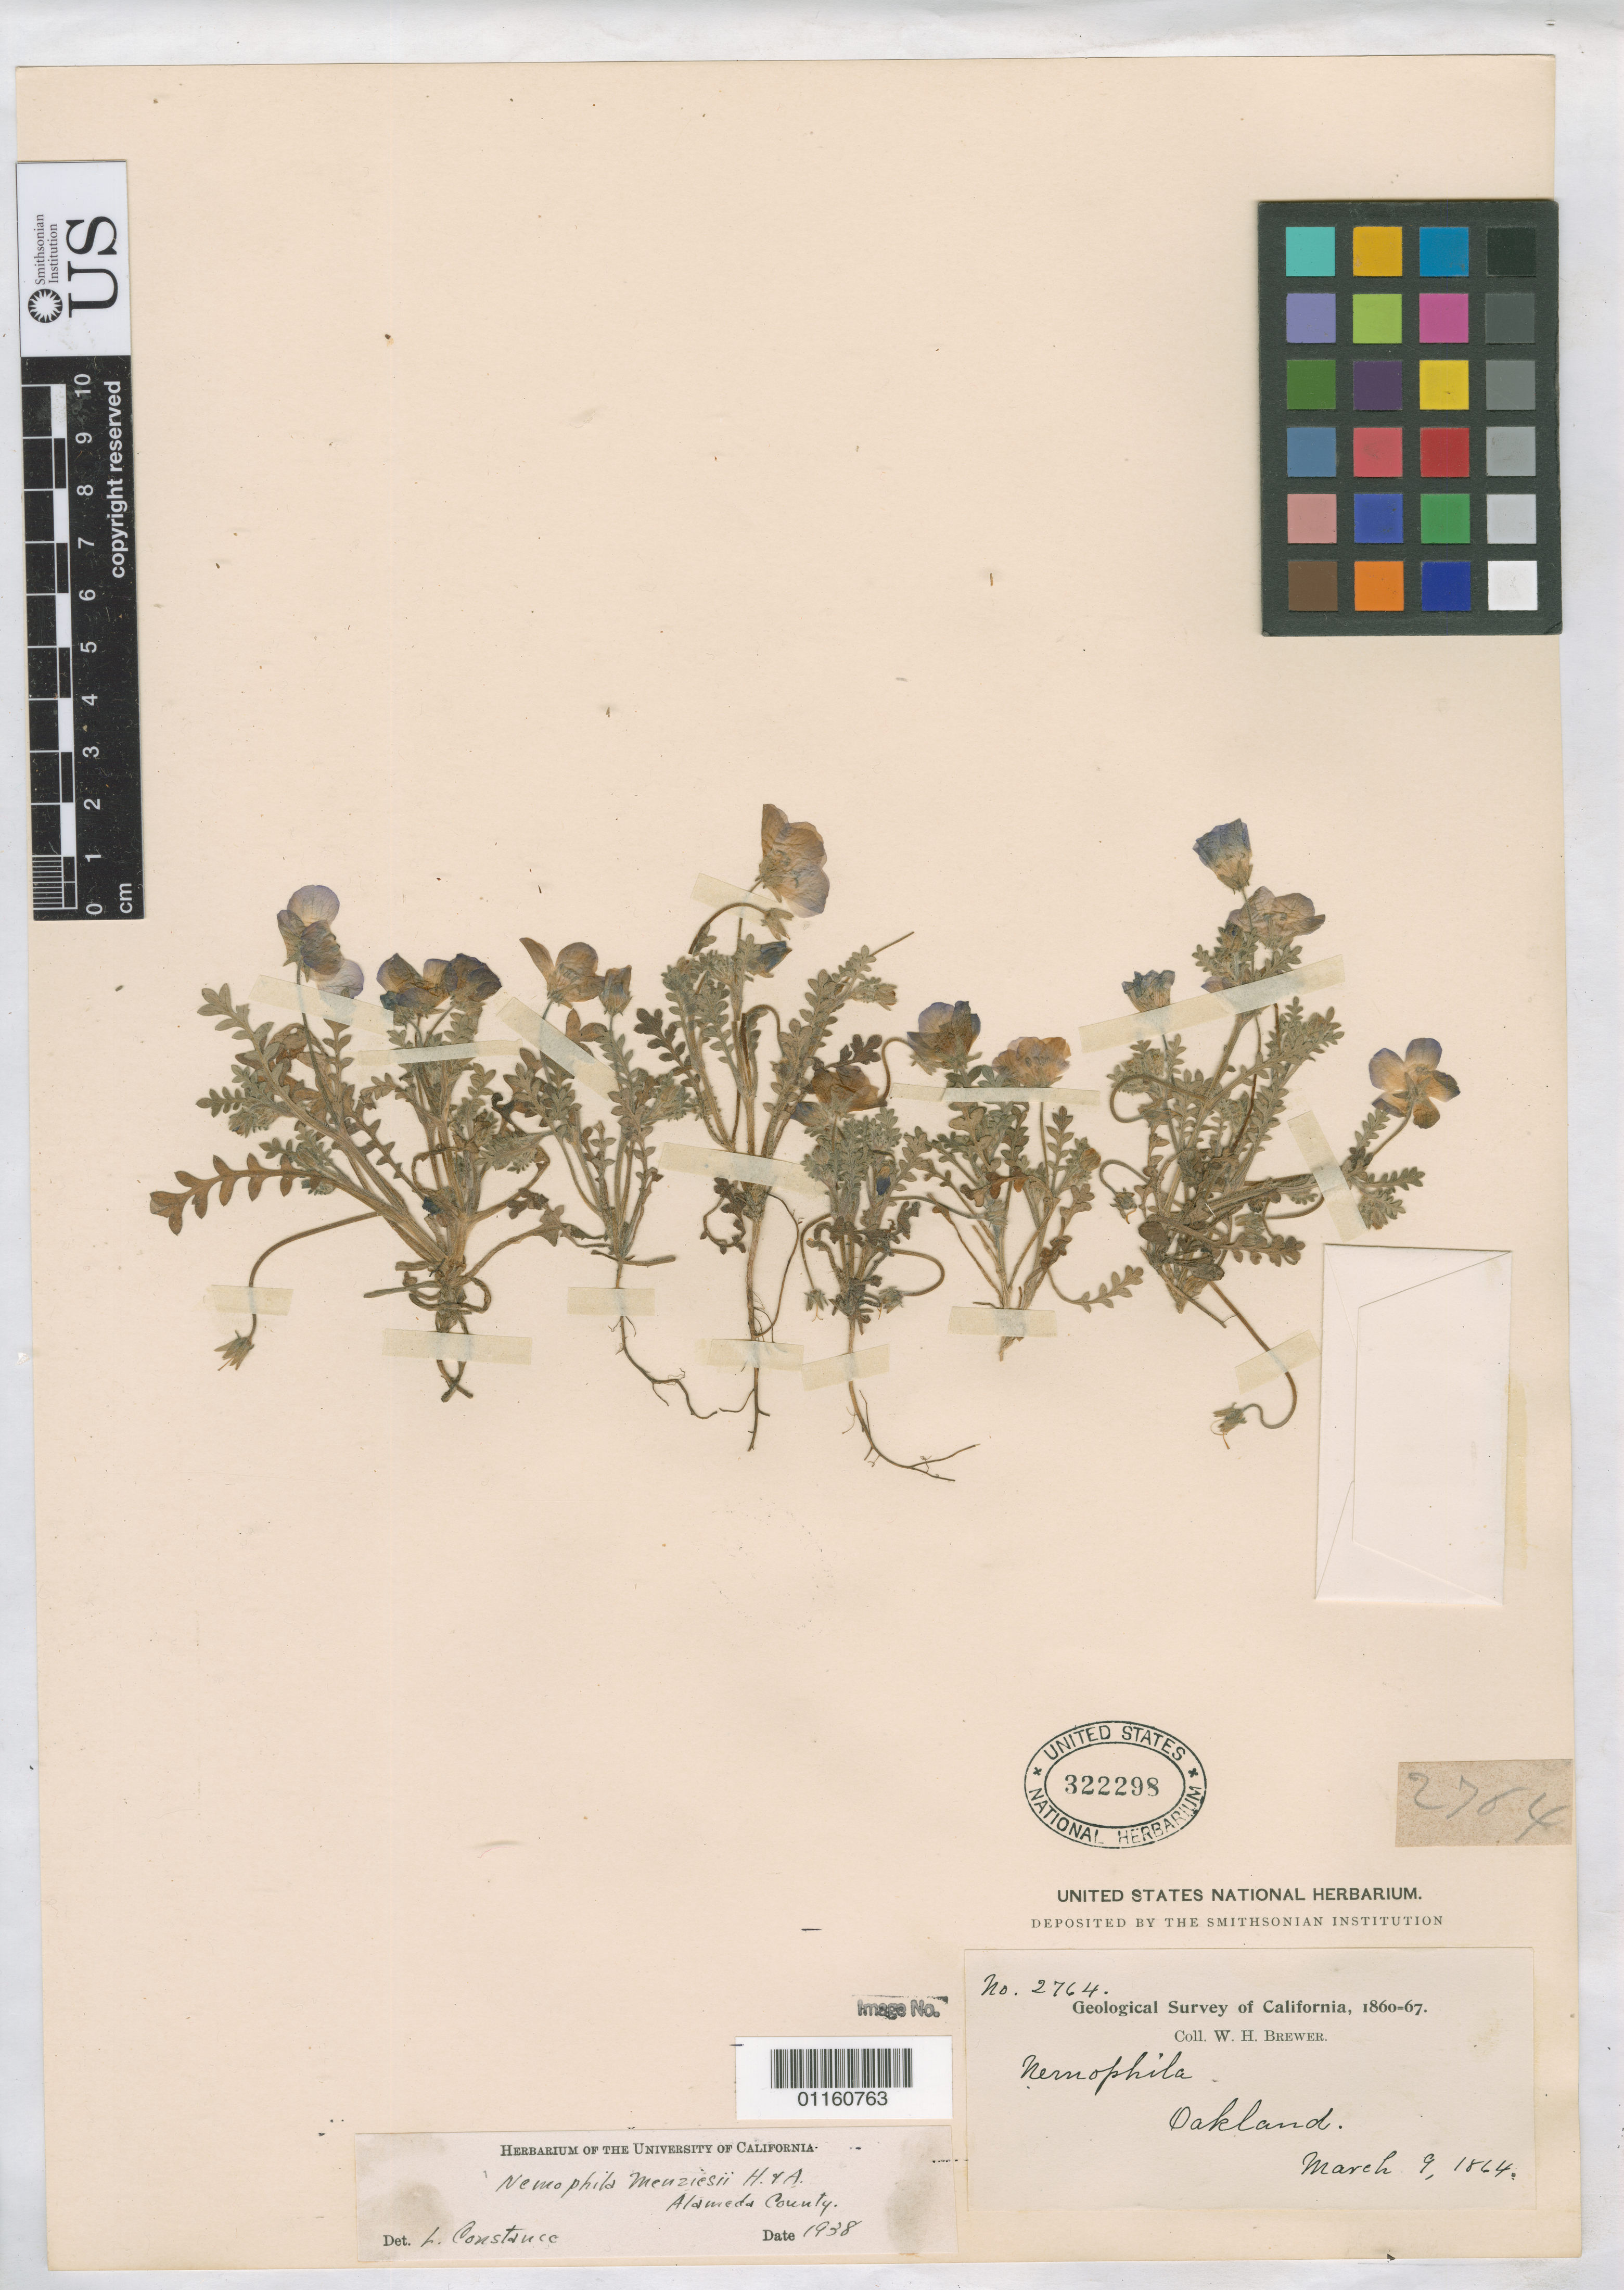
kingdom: Plantae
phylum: Tracheophyta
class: Magnoliopsida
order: Boraginales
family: Hydrophyllaceae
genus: Nemophila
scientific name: Nemophila menziesii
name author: Hook. & Arn.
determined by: Constance, L., (UC), University of California Berkeley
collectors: W. H. Brewer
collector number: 2764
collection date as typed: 9 Mar 1864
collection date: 1864-03-09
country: United States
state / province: California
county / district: Alameda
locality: Oakland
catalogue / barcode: US 322298